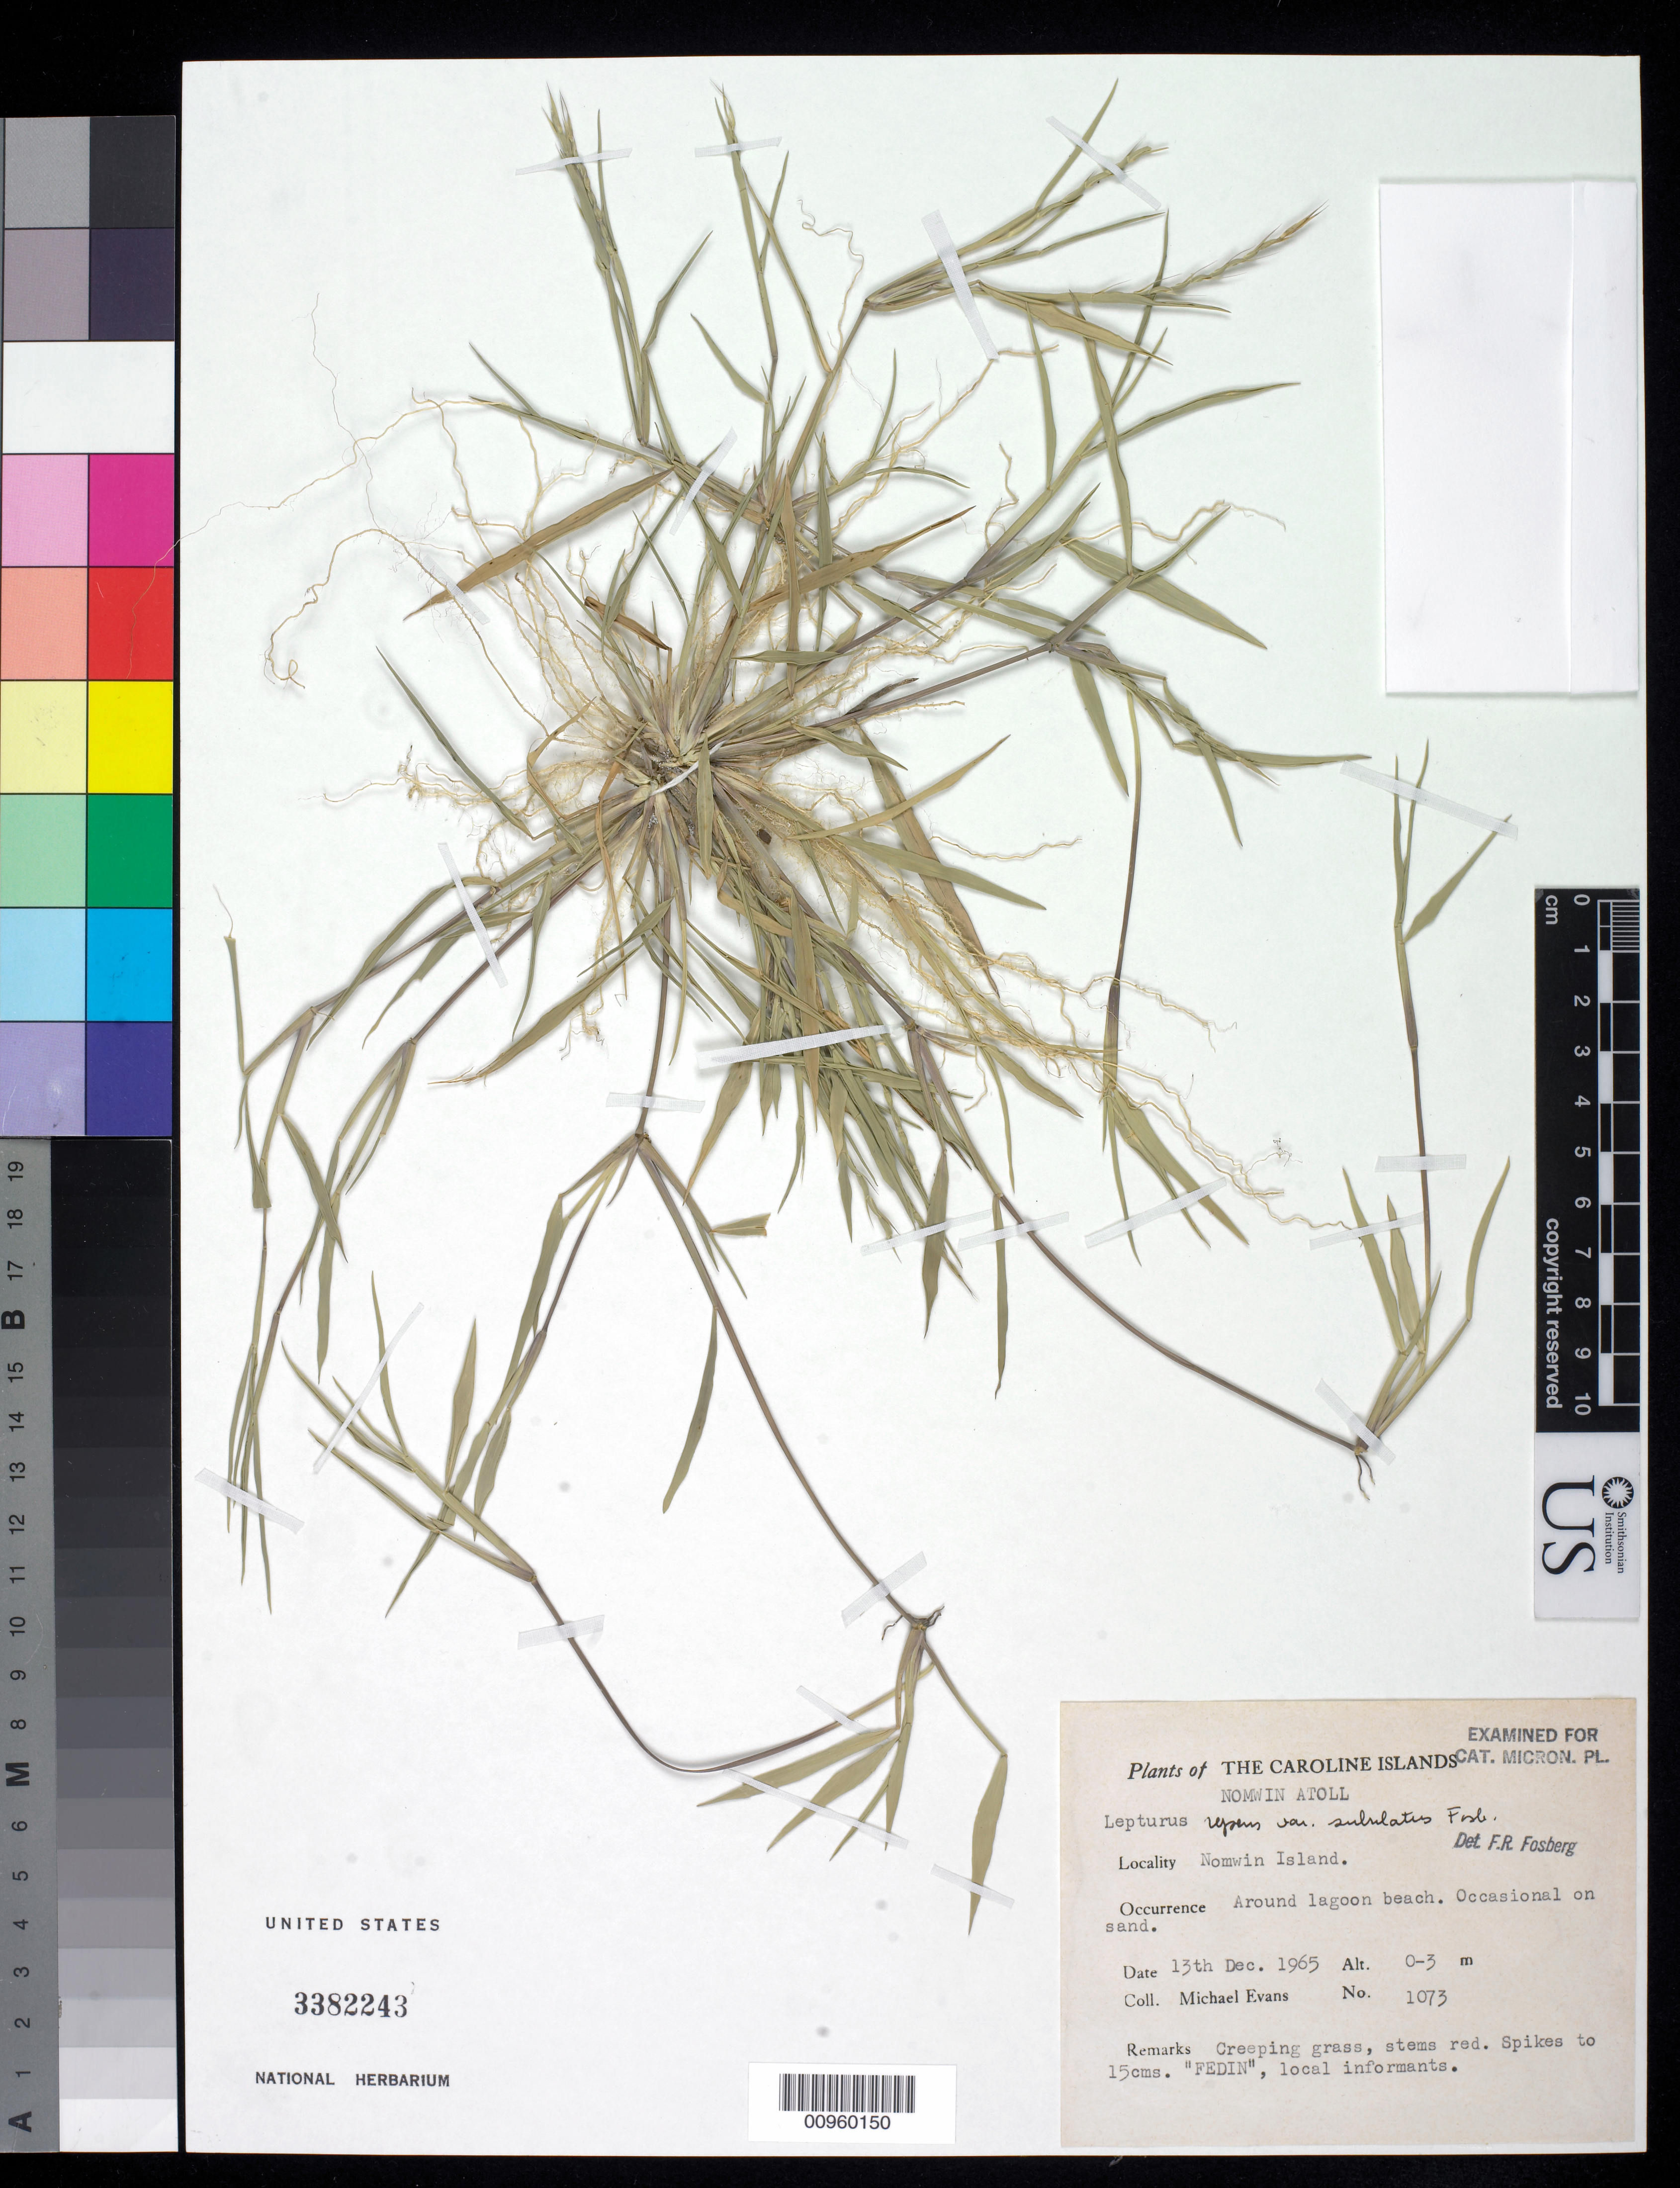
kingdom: Plantae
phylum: Tracheophyta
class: Liliopsida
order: Poales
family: Poaceae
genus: Lepturus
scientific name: Lepturus repens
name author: (J.R. Forst.) R. Br.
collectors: M. Evans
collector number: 1073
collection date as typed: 13 Dec 1965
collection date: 1965-12-13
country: Micronesia, Federated States of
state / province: Truk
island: Nomwin Atoll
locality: Around lagoon beach. Occasional on sand.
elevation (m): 0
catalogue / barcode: US 3382243